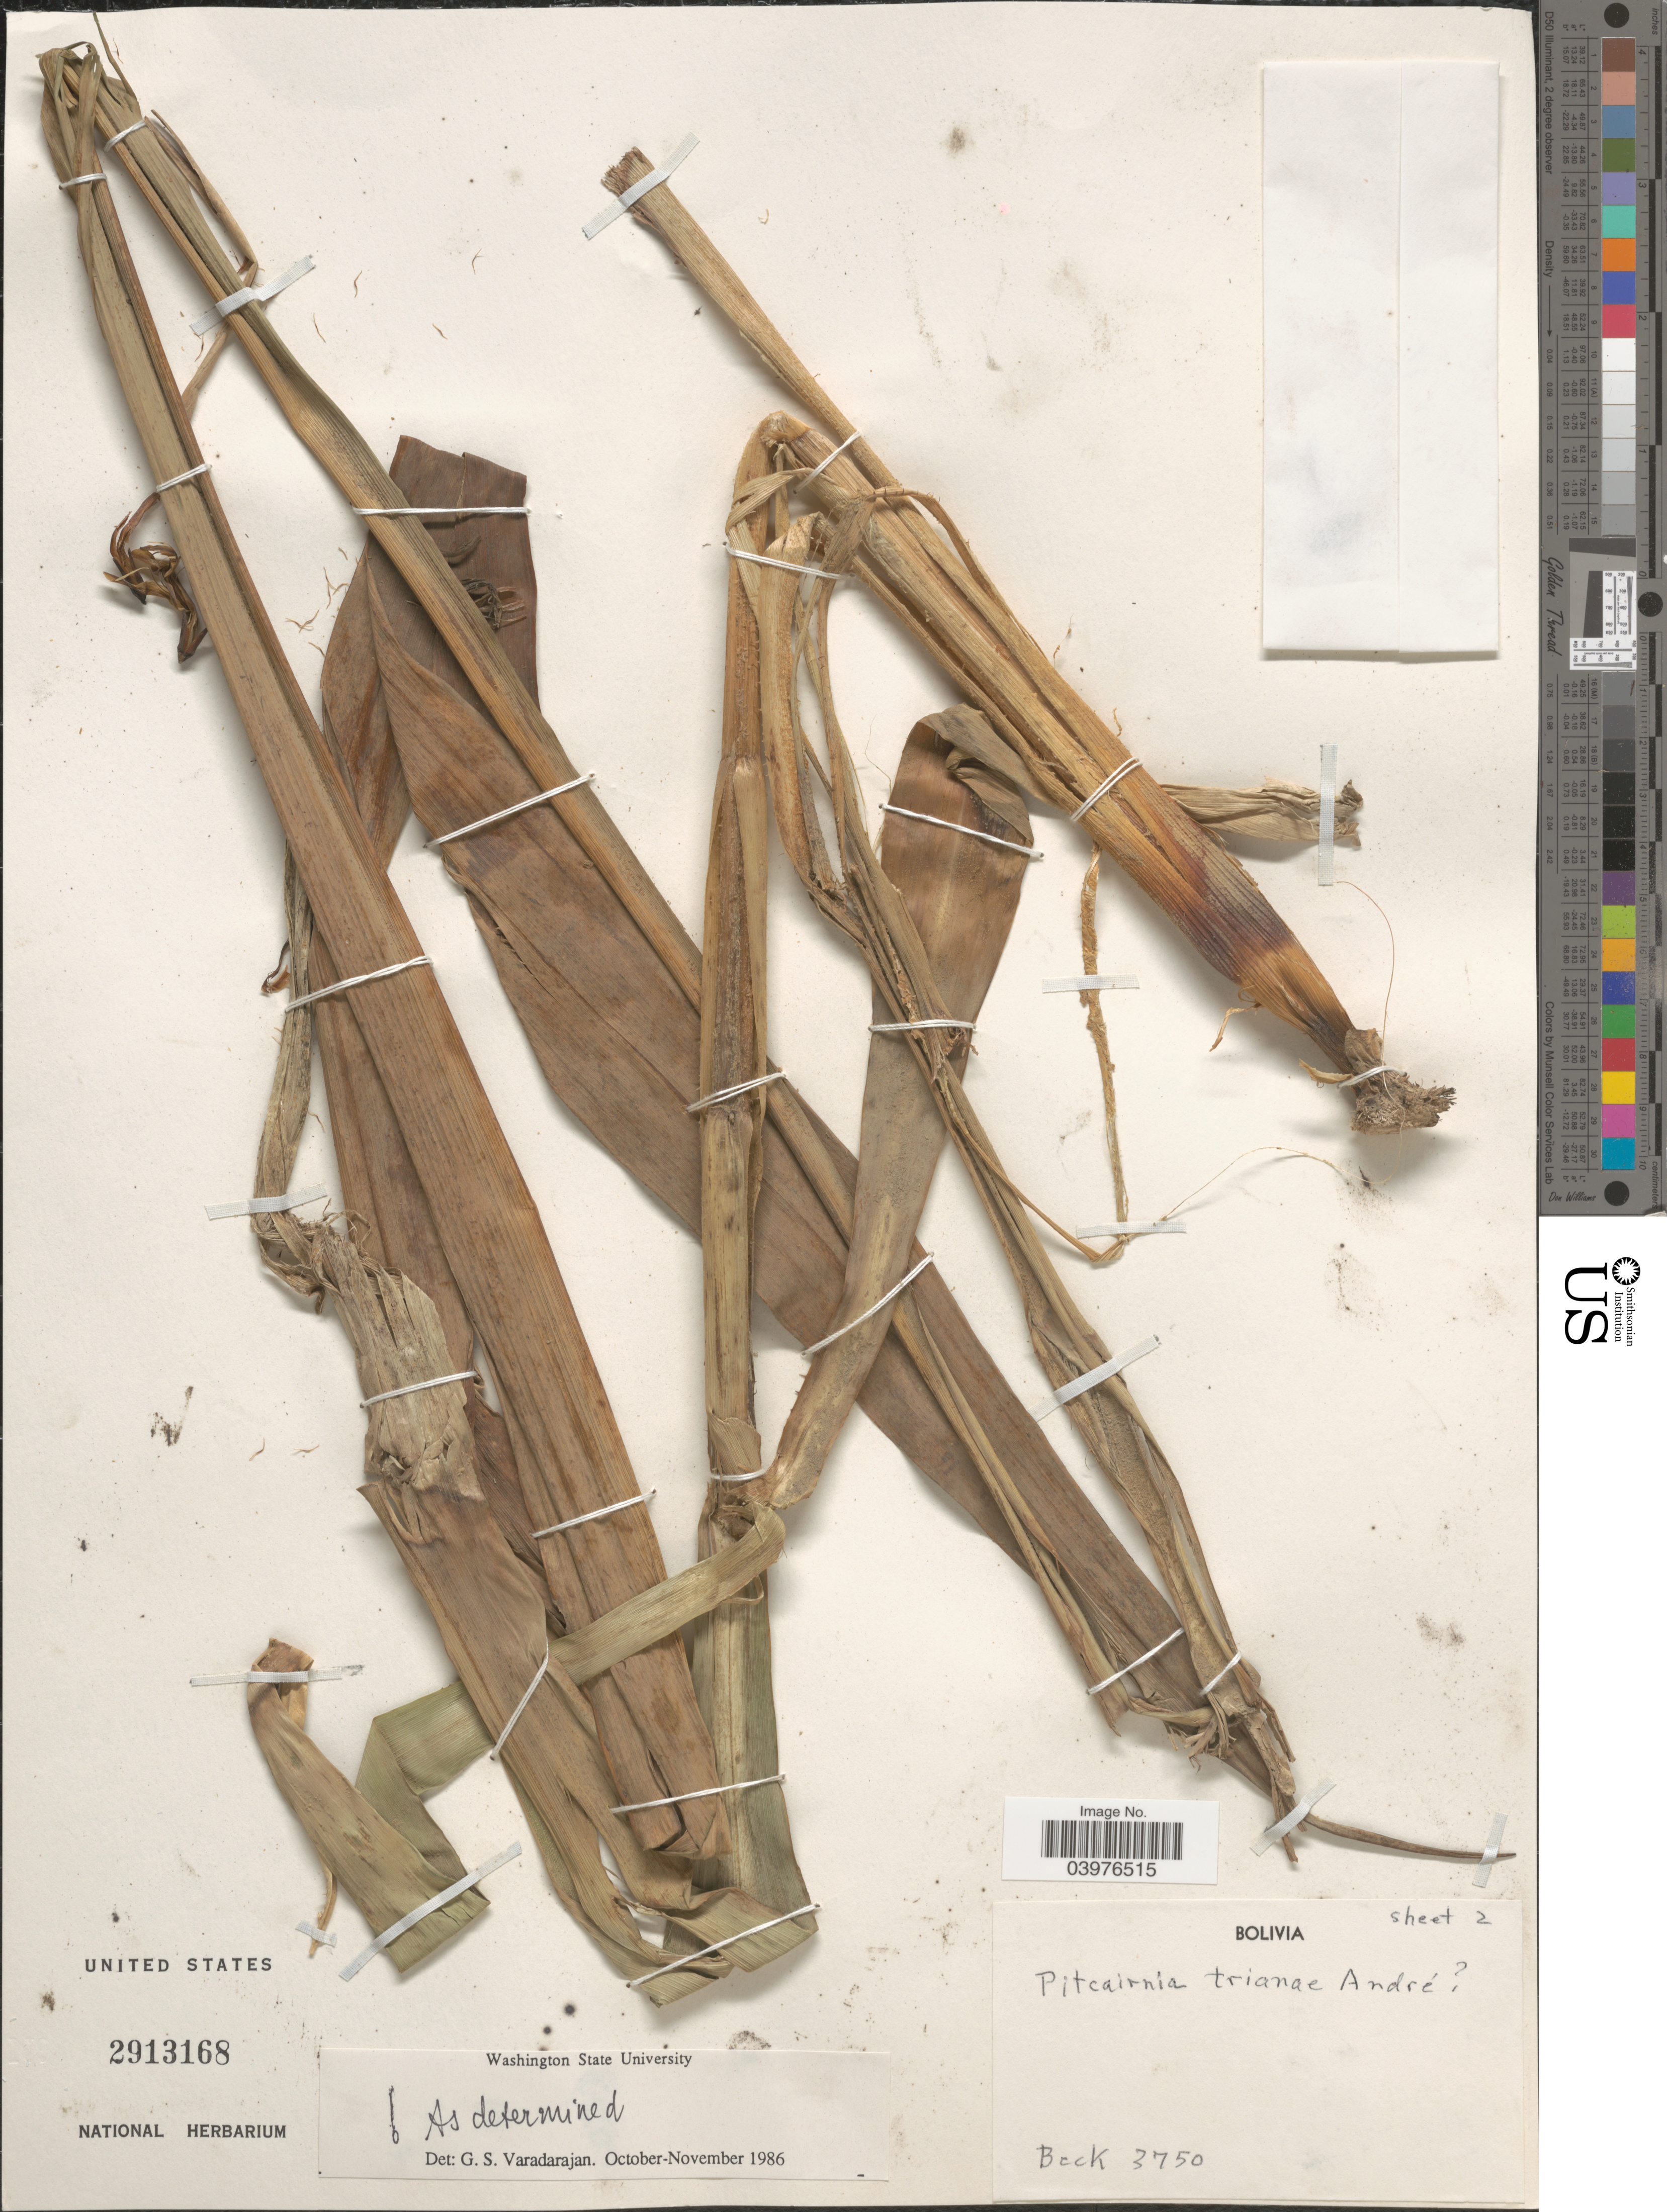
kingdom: Plantae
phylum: Tracheophyta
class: Liliopsida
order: Poales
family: Bromeliaceae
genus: Pitcairnia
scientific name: Pitcairnia trianae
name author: André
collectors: -- Beck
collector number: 3750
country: Bolivia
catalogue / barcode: US 2913168